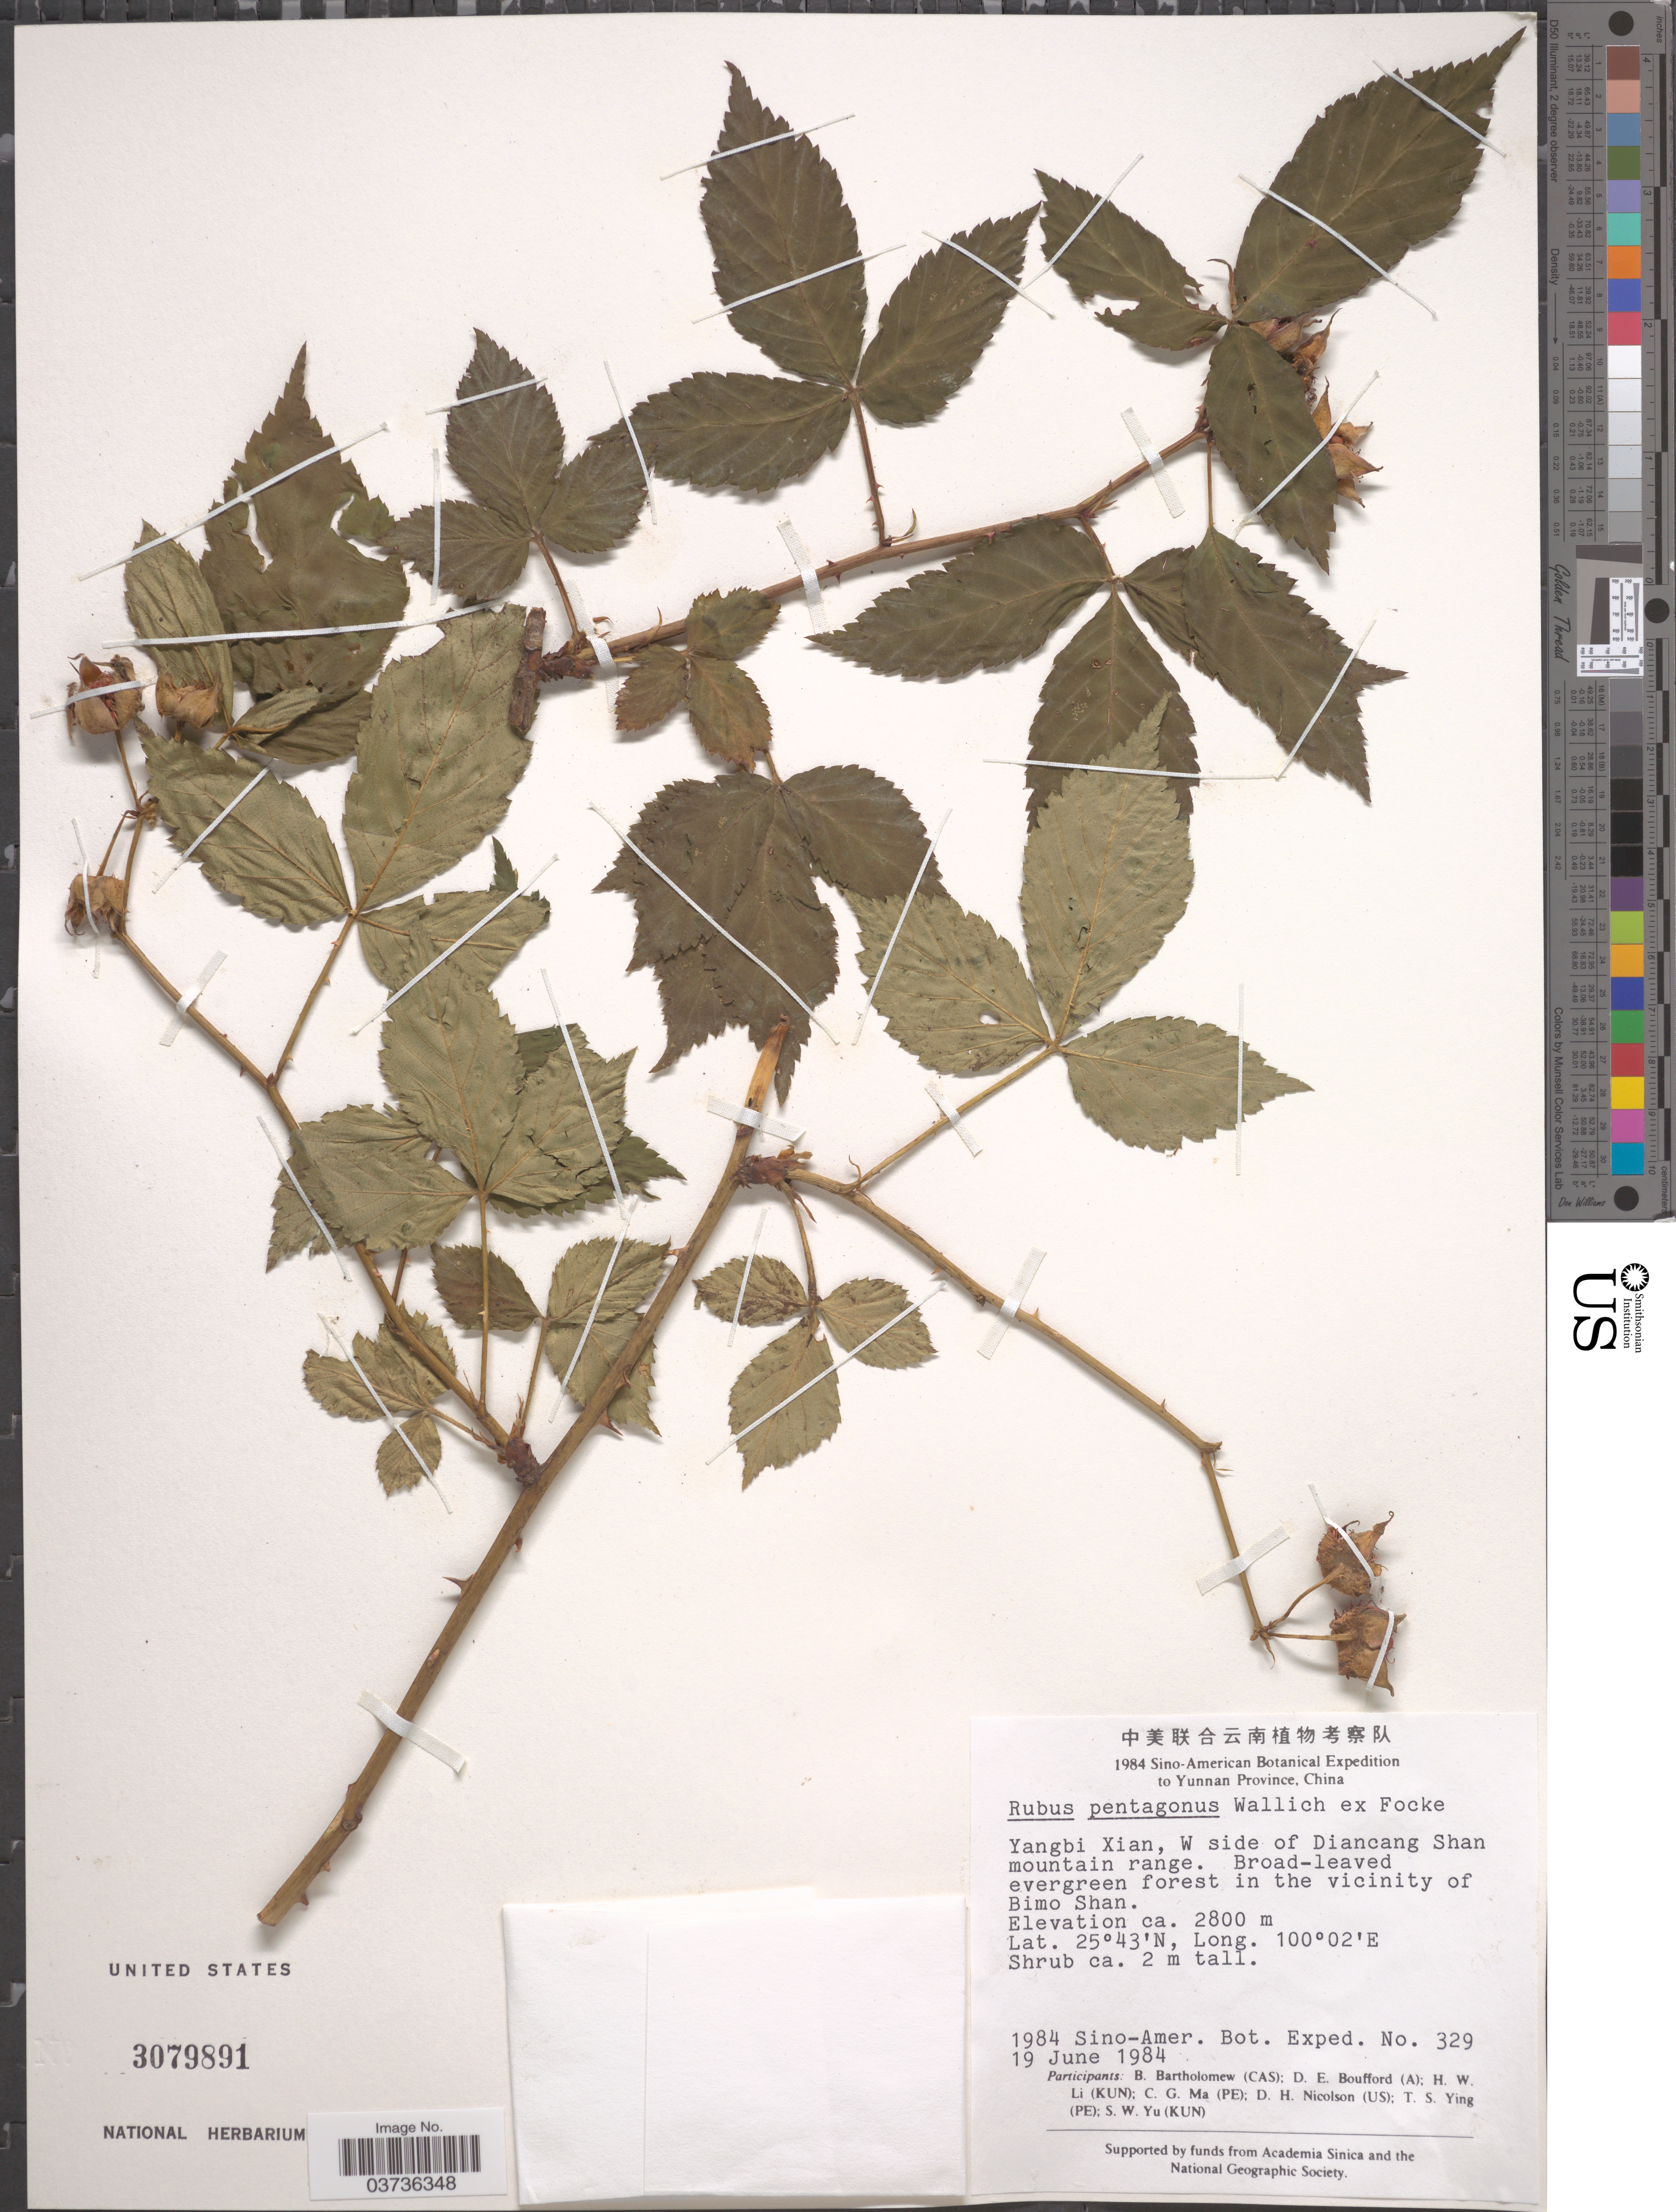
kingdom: Plantae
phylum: Tracheophyta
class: Magnoliopsida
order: Rosales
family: Rosaceae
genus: Rubus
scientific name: Rubus pentagons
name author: Wall. & Focke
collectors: Sino-Amer. Bot. Exped. 1984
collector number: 329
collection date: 1984-06-19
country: China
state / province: Yunnan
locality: Yangbi Xian, W side of Diancang Shan mountain range. Broad-leaved evergreen forest in the vicinity of Bimo Shan.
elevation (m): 2800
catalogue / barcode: US 3079891